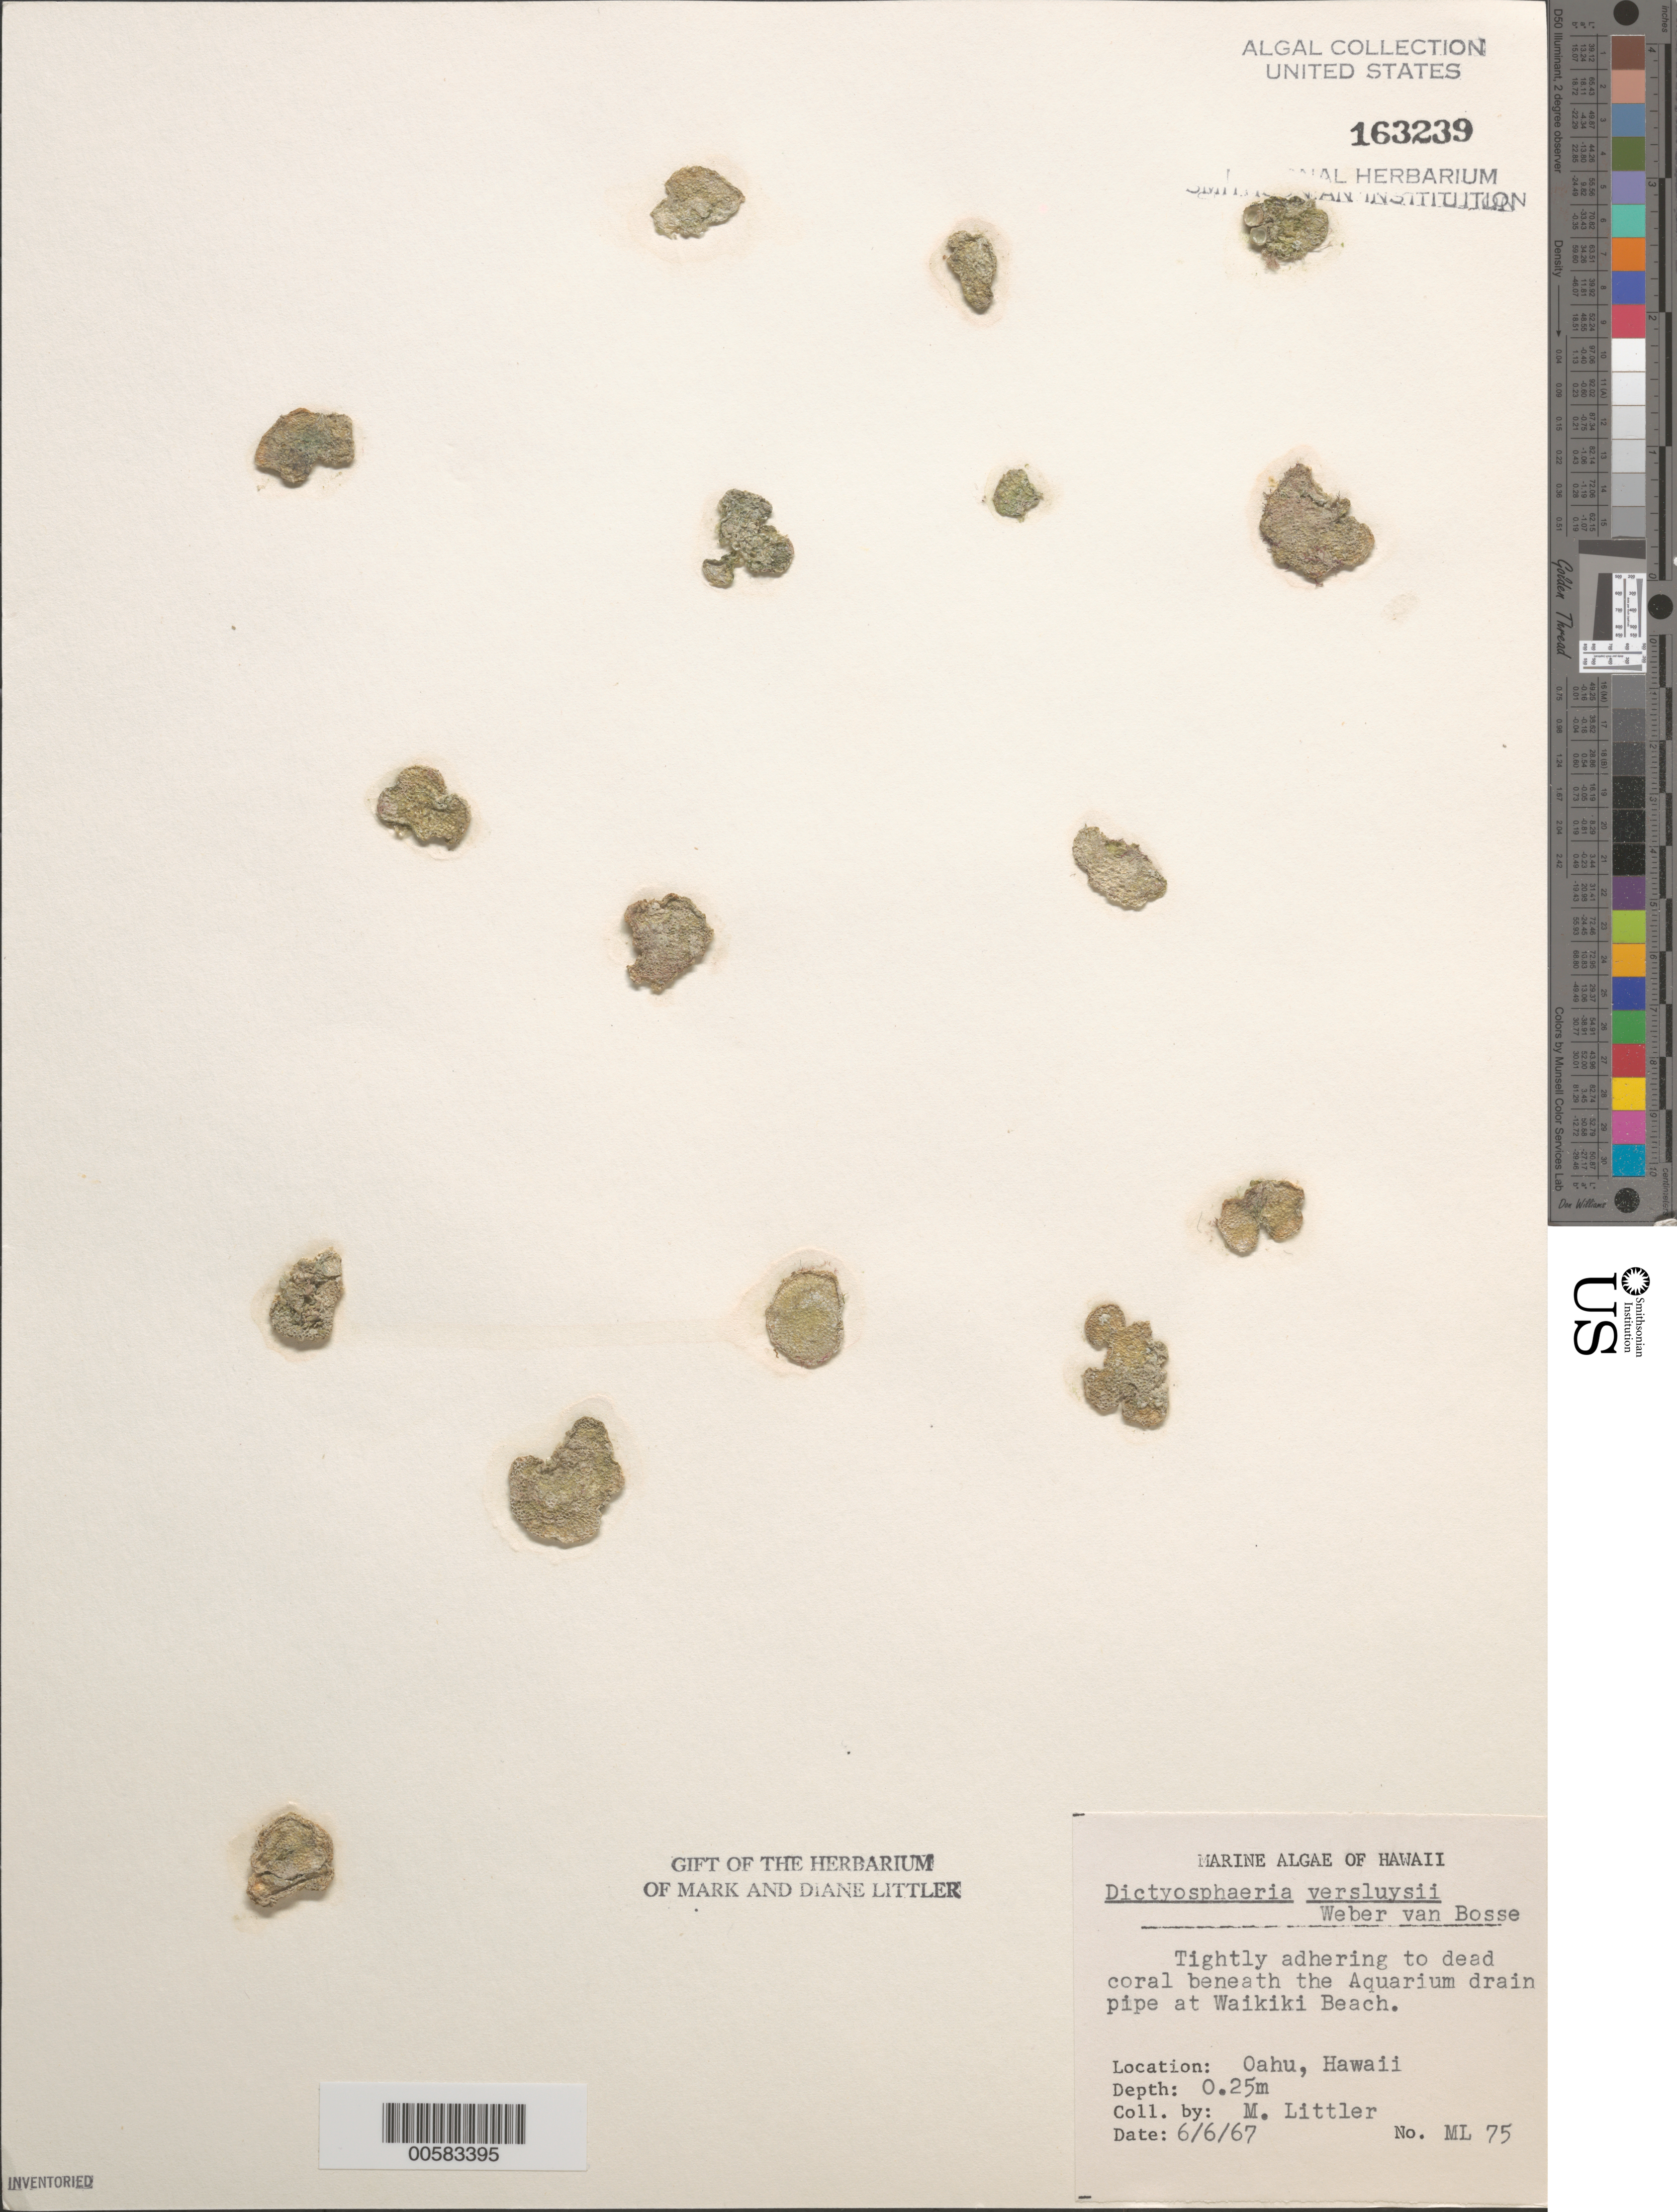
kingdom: Plantae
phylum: Chlorophyta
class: Ulvophyceae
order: Siphonocladales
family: Siphonocladaceae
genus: Dictyosphaeria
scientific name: Dictyosphaeria versluysii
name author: Weber Bosse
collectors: M. M. Littler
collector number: ML 75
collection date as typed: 06 Jun 1967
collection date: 1967-06-06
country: United States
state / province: Hawaii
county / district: Honolulu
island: Oahu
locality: Waikiki Beach near Aquarium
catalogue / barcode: US 163239